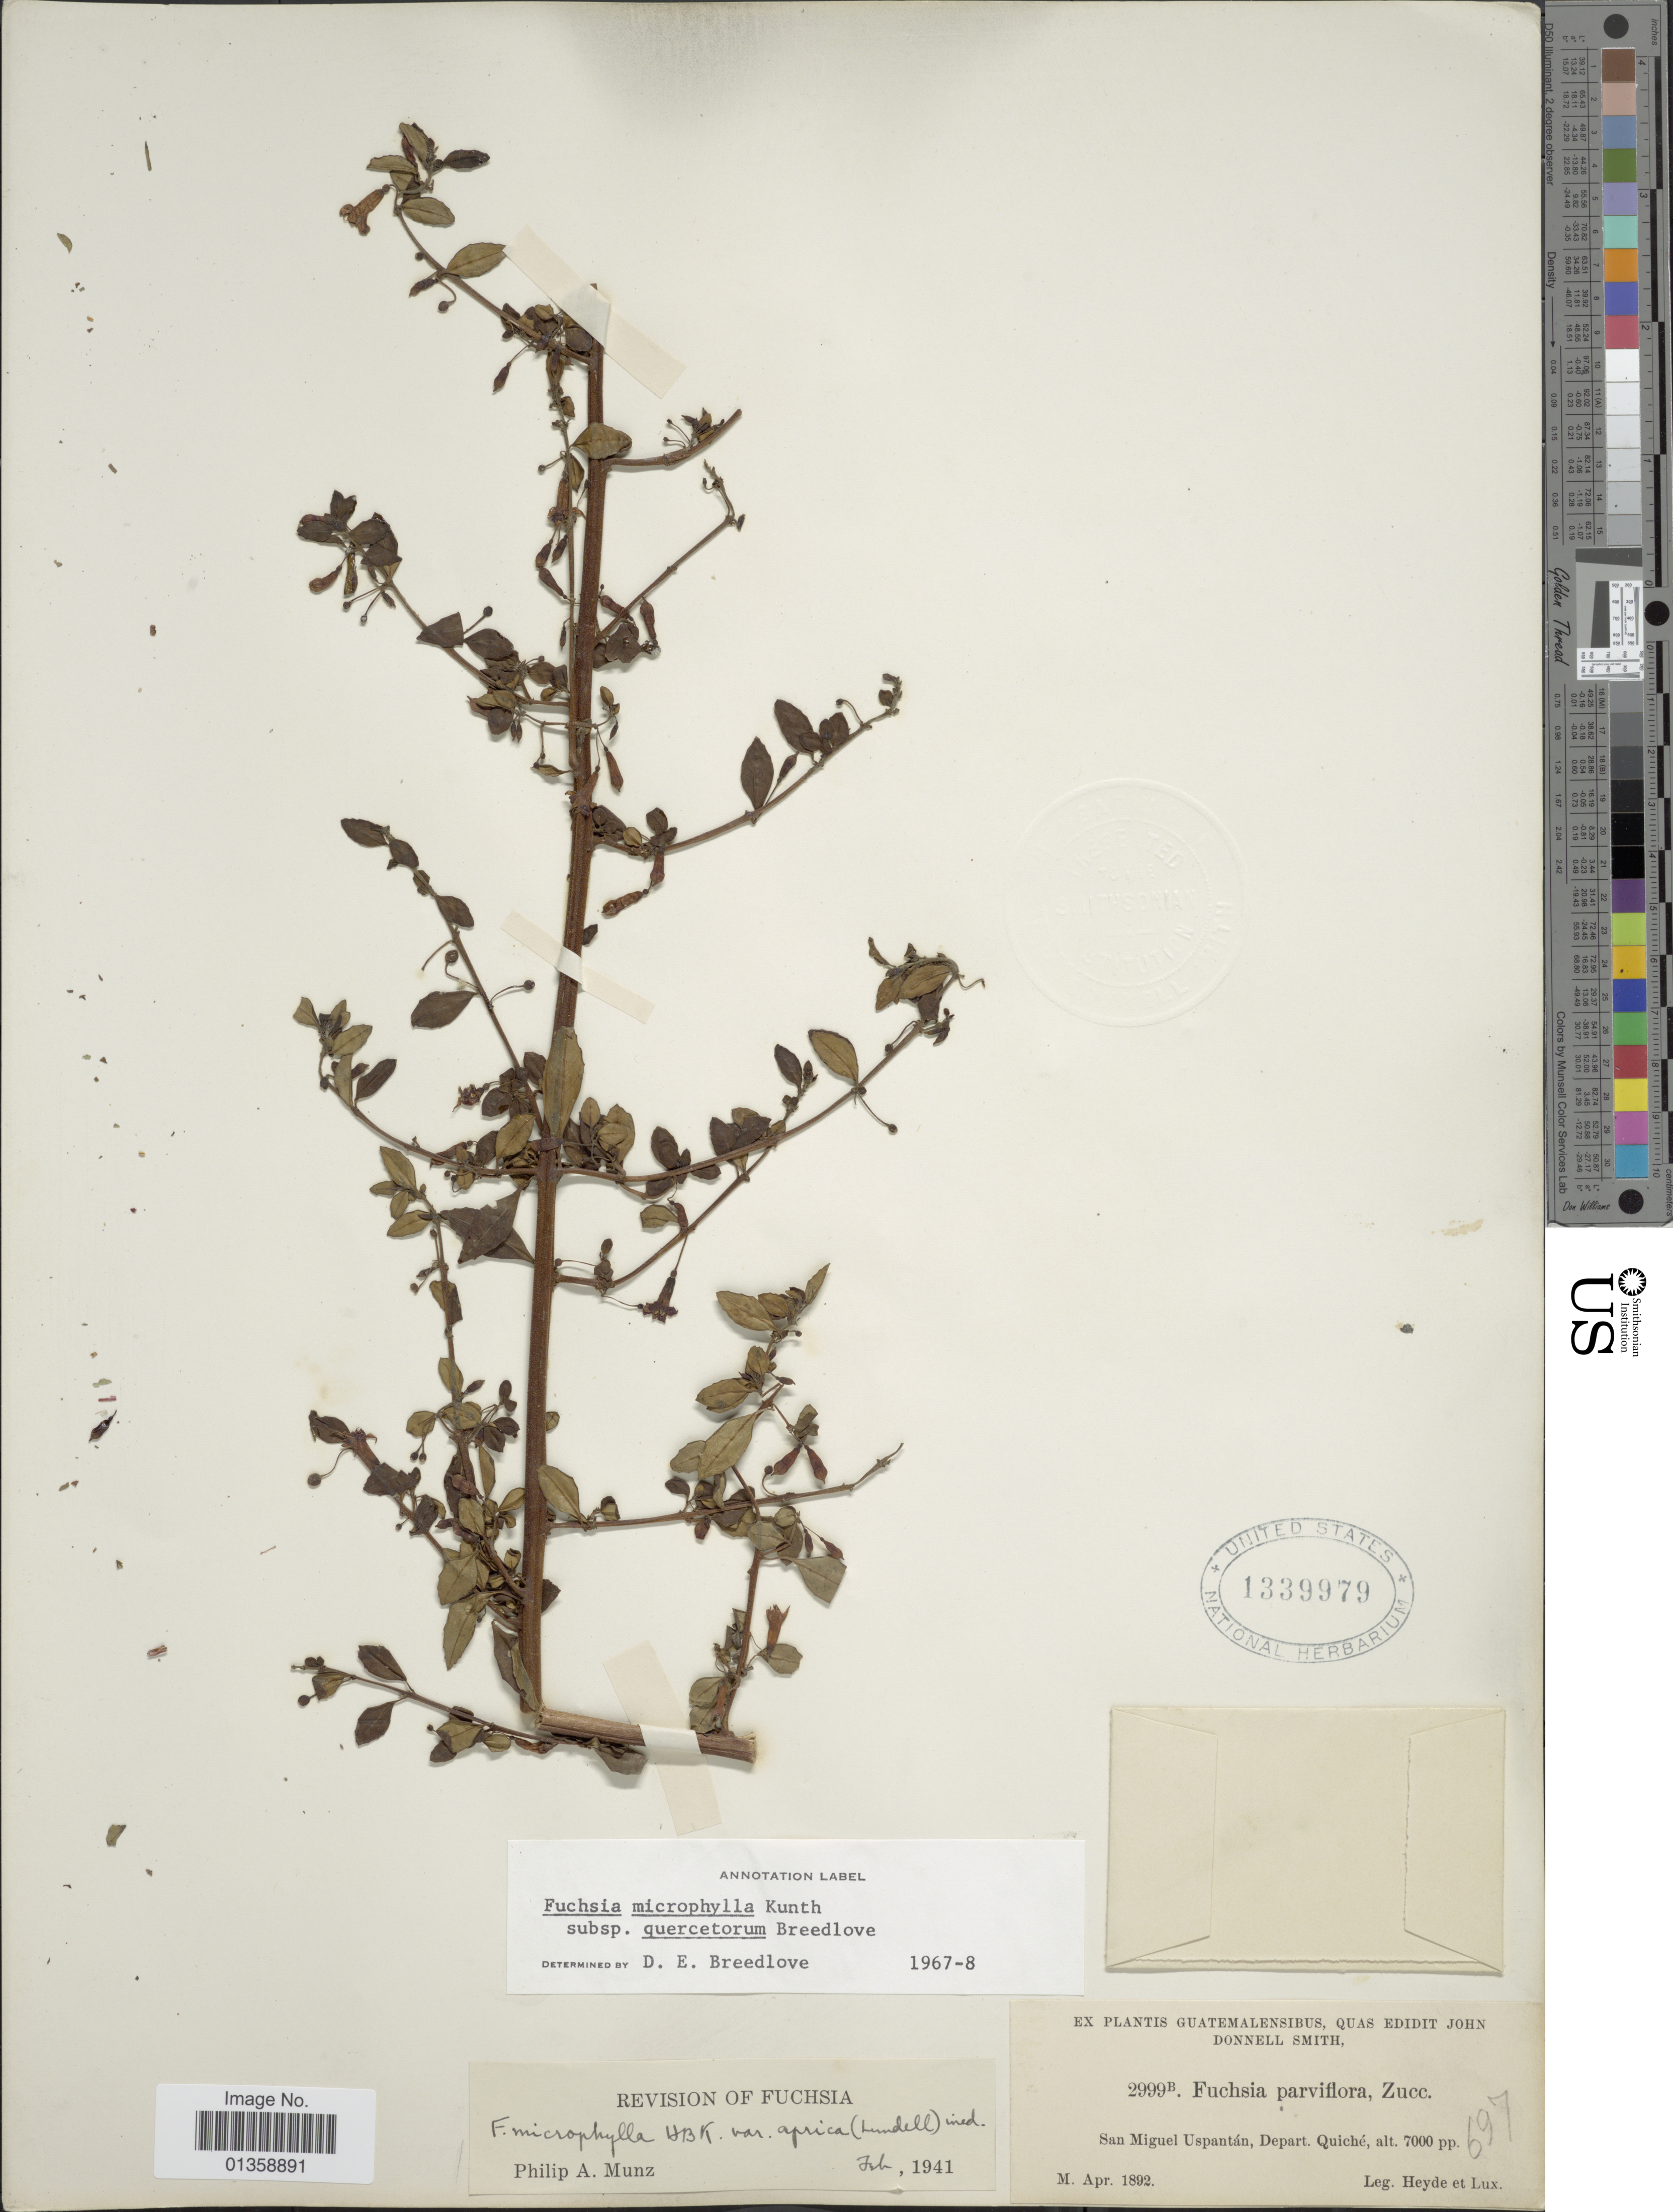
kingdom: Plantae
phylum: Tracheophyta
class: Magnoliopsida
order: Myrtales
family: Onagraceae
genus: Fuchsia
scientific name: Fuchsia microphylla subsp. quercetorum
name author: Breedlove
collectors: Heyde & Lux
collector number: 2999B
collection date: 1892-04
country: Guatemala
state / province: El Quiché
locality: San Miguel Uspantán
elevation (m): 2134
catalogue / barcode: US 1339979